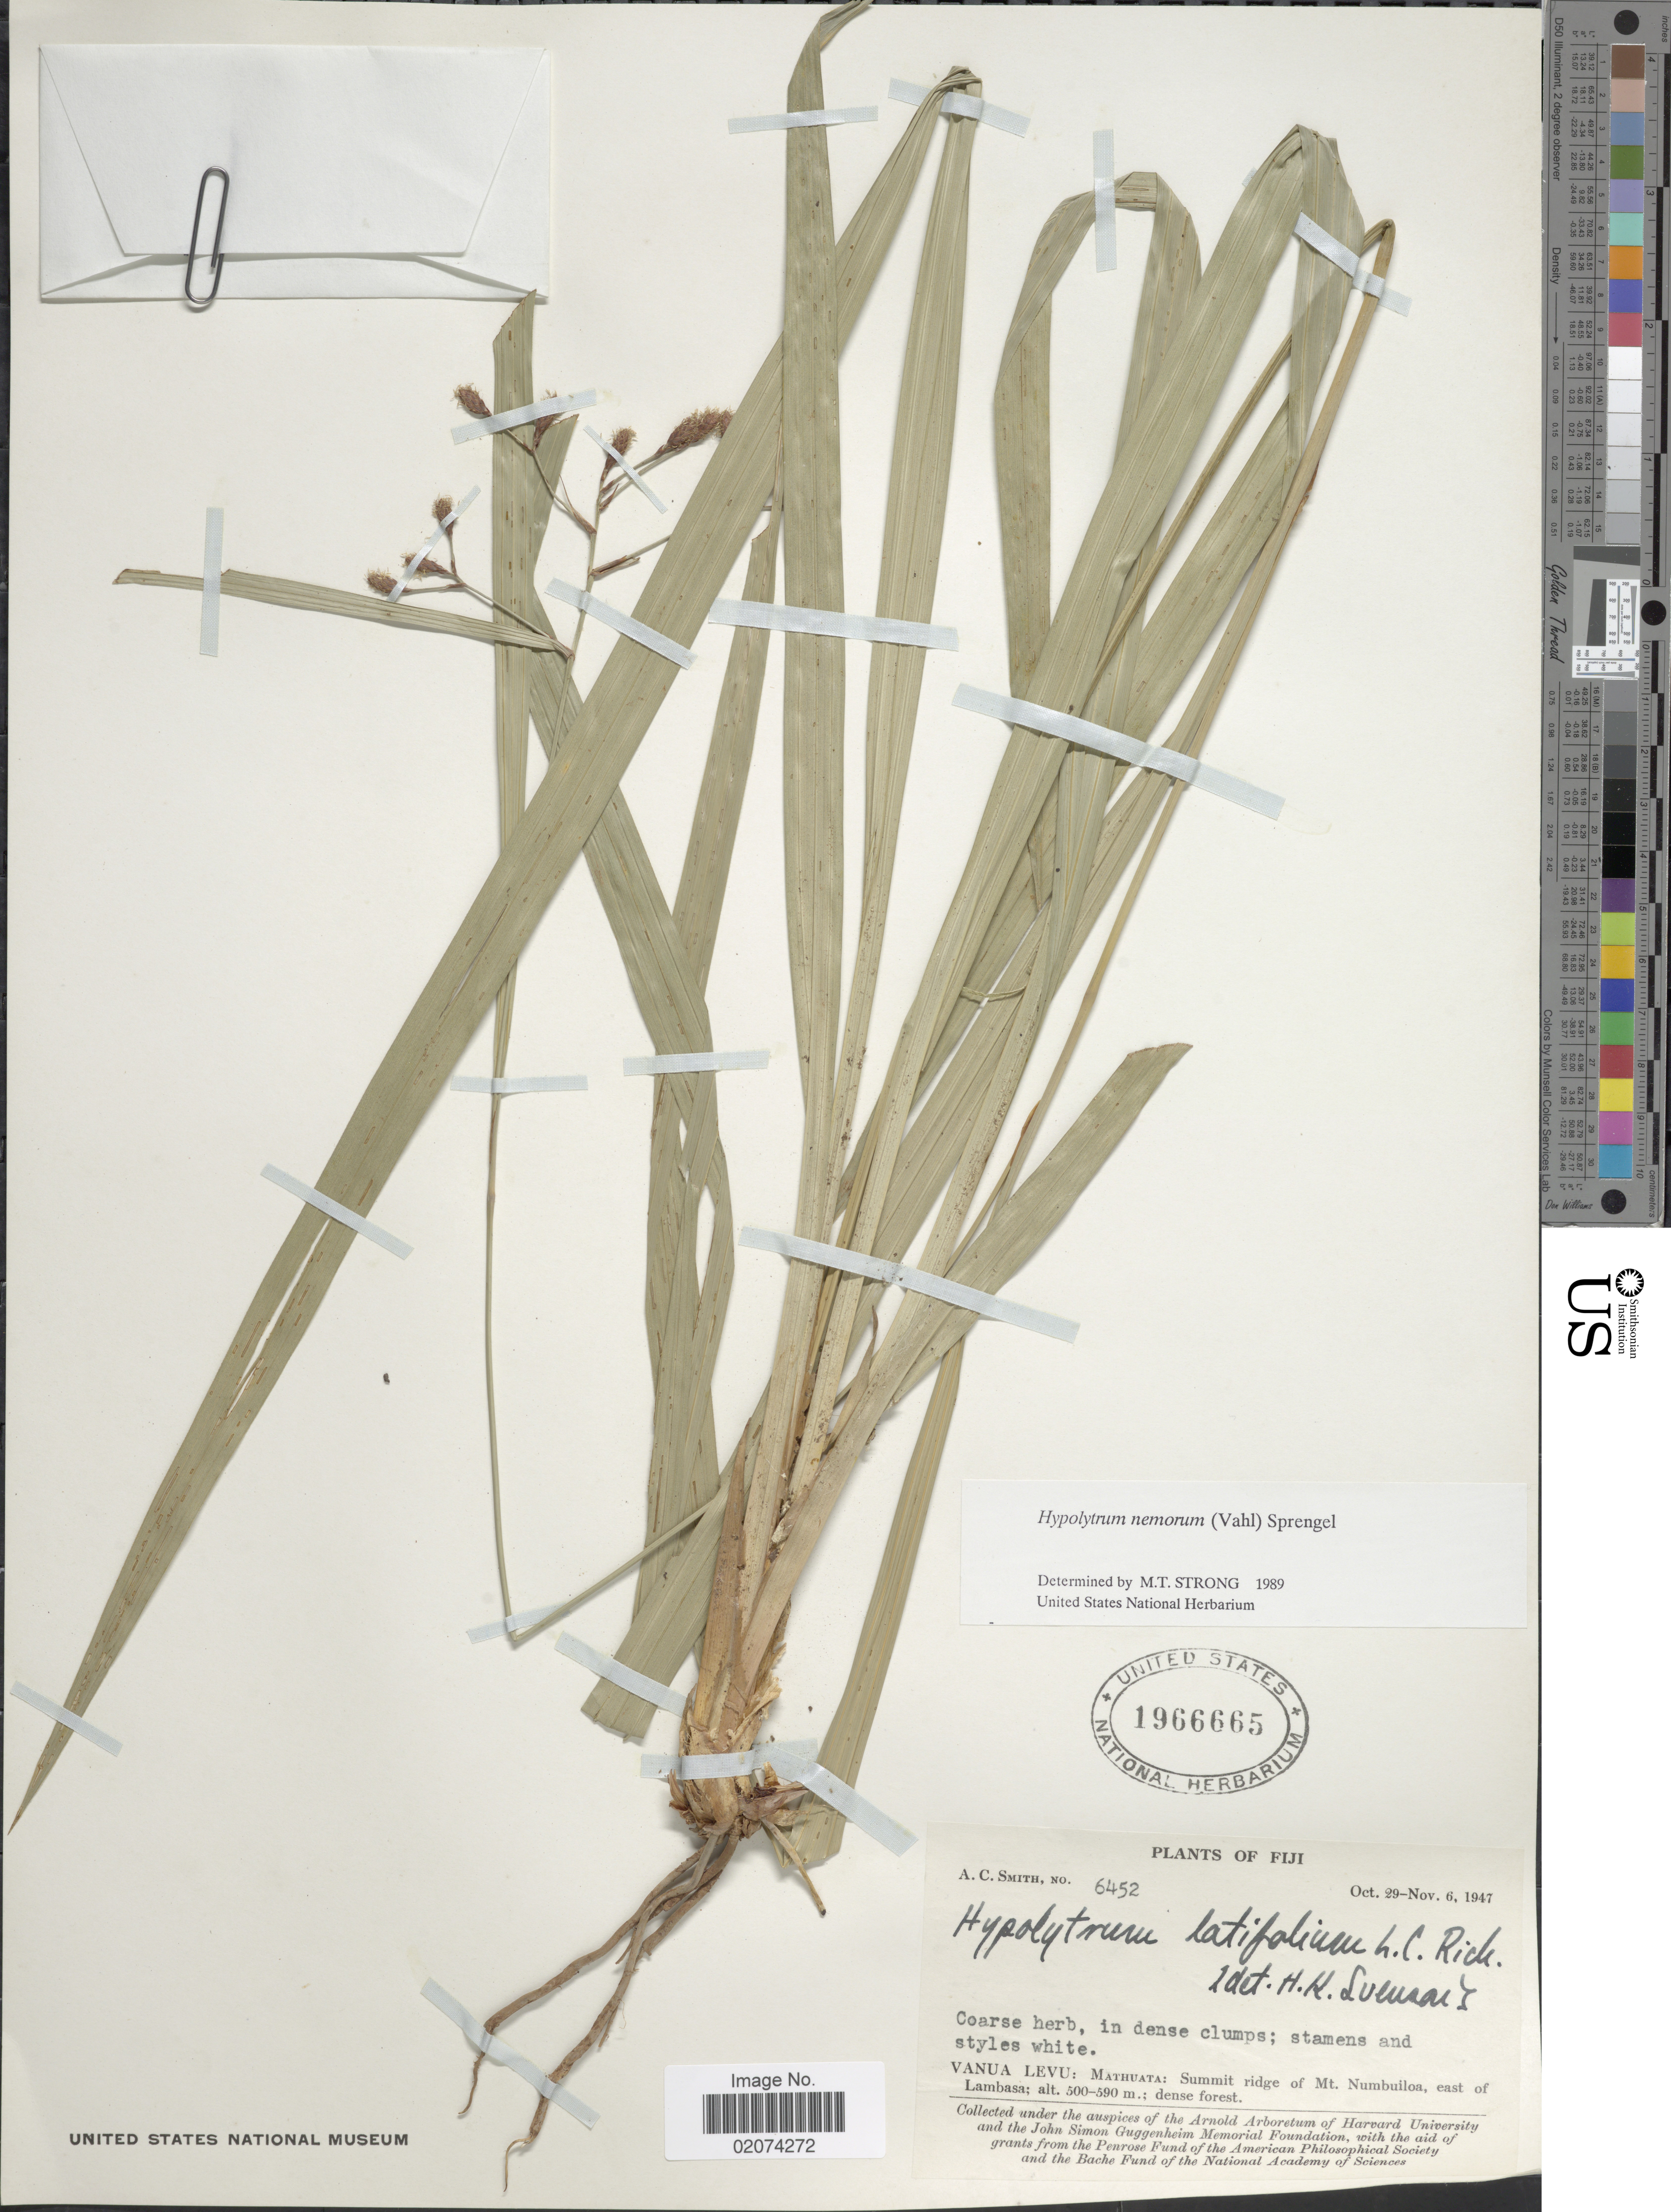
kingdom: Plantae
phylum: Tracheophyta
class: Liliopsida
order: Poales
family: Cyperaceae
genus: Hypolytrum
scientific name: Hypolytrum nemorum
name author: (Vahl) Spreng.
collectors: A. C. Smith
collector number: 6452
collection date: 1947-10-29/1947-11-06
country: Fiji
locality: Vanua Levu: Mathuata: Summit ridgw of Mt. Numbuiloa, east of Lambasa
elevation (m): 500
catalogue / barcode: US 1966665